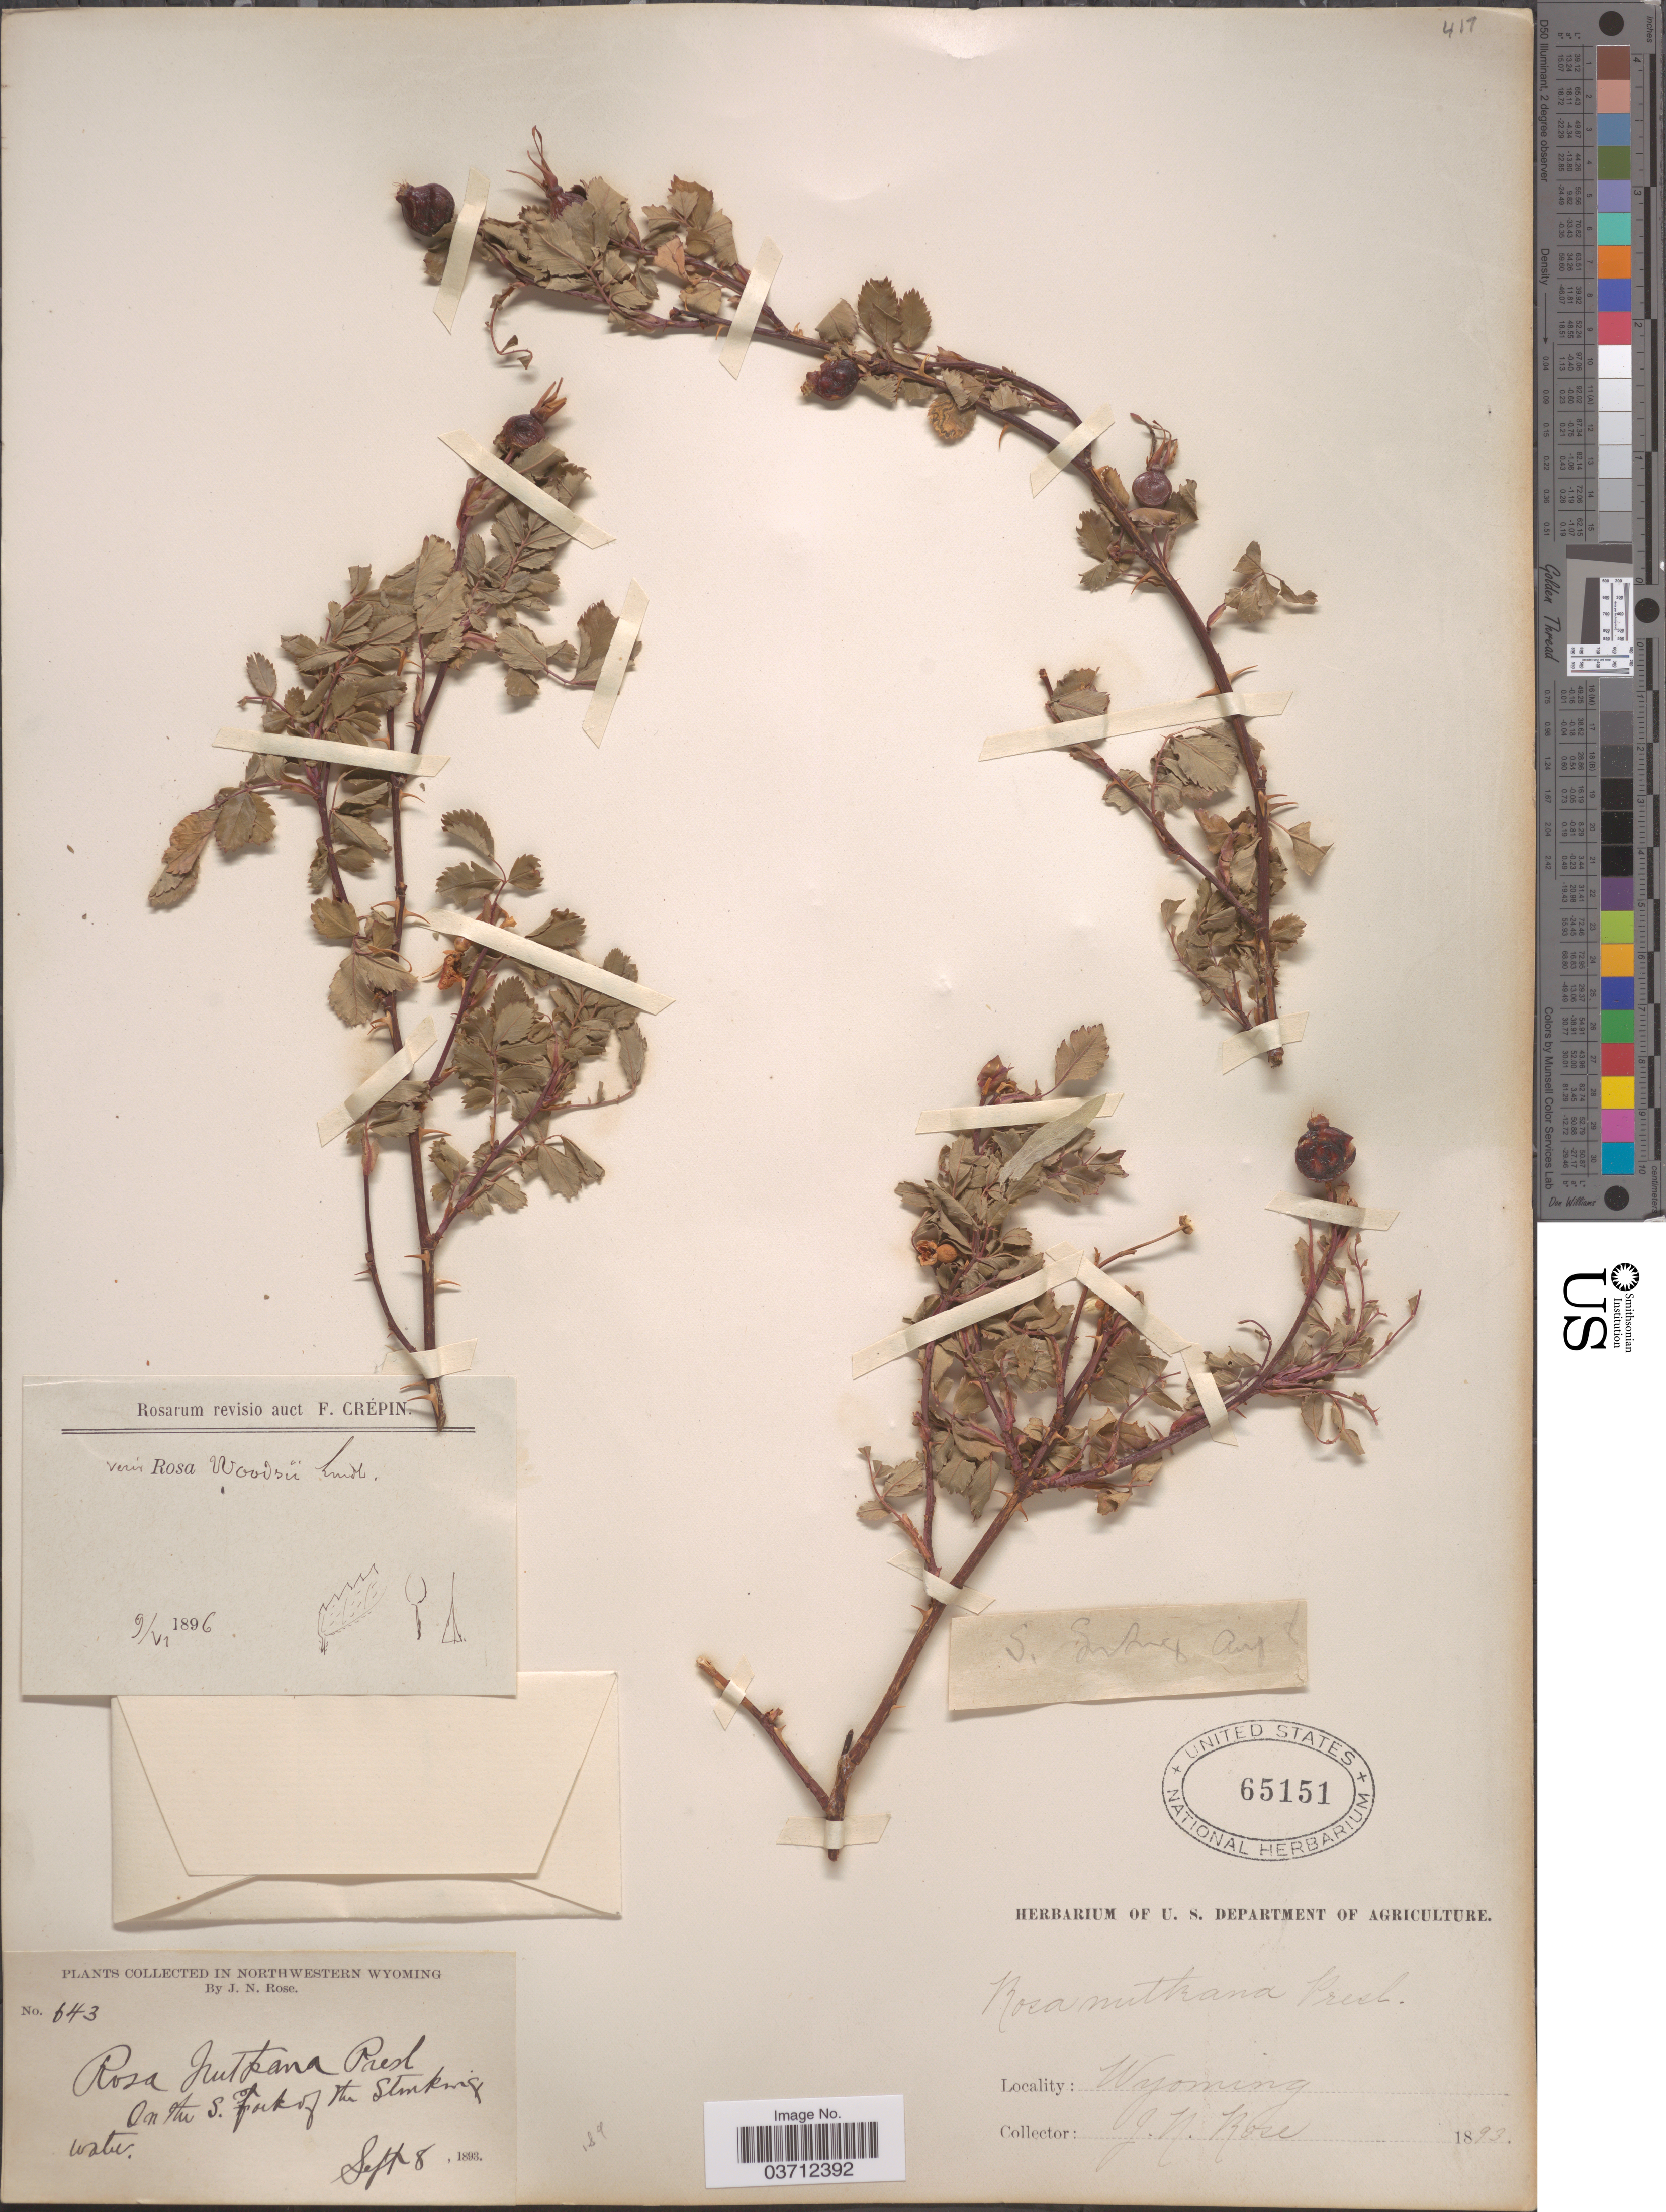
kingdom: Plantae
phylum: Tracheophyta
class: Magnoliopsida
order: Rosales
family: Rosaceae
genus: Rosa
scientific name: Rosa woodsii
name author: Lindl.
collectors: J. N. Rose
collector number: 643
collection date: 1893-09-08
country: United States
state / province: Wyoming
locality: Northwestern Wyoming. On the S. fork of the Stinking water.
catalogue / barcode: US 65151